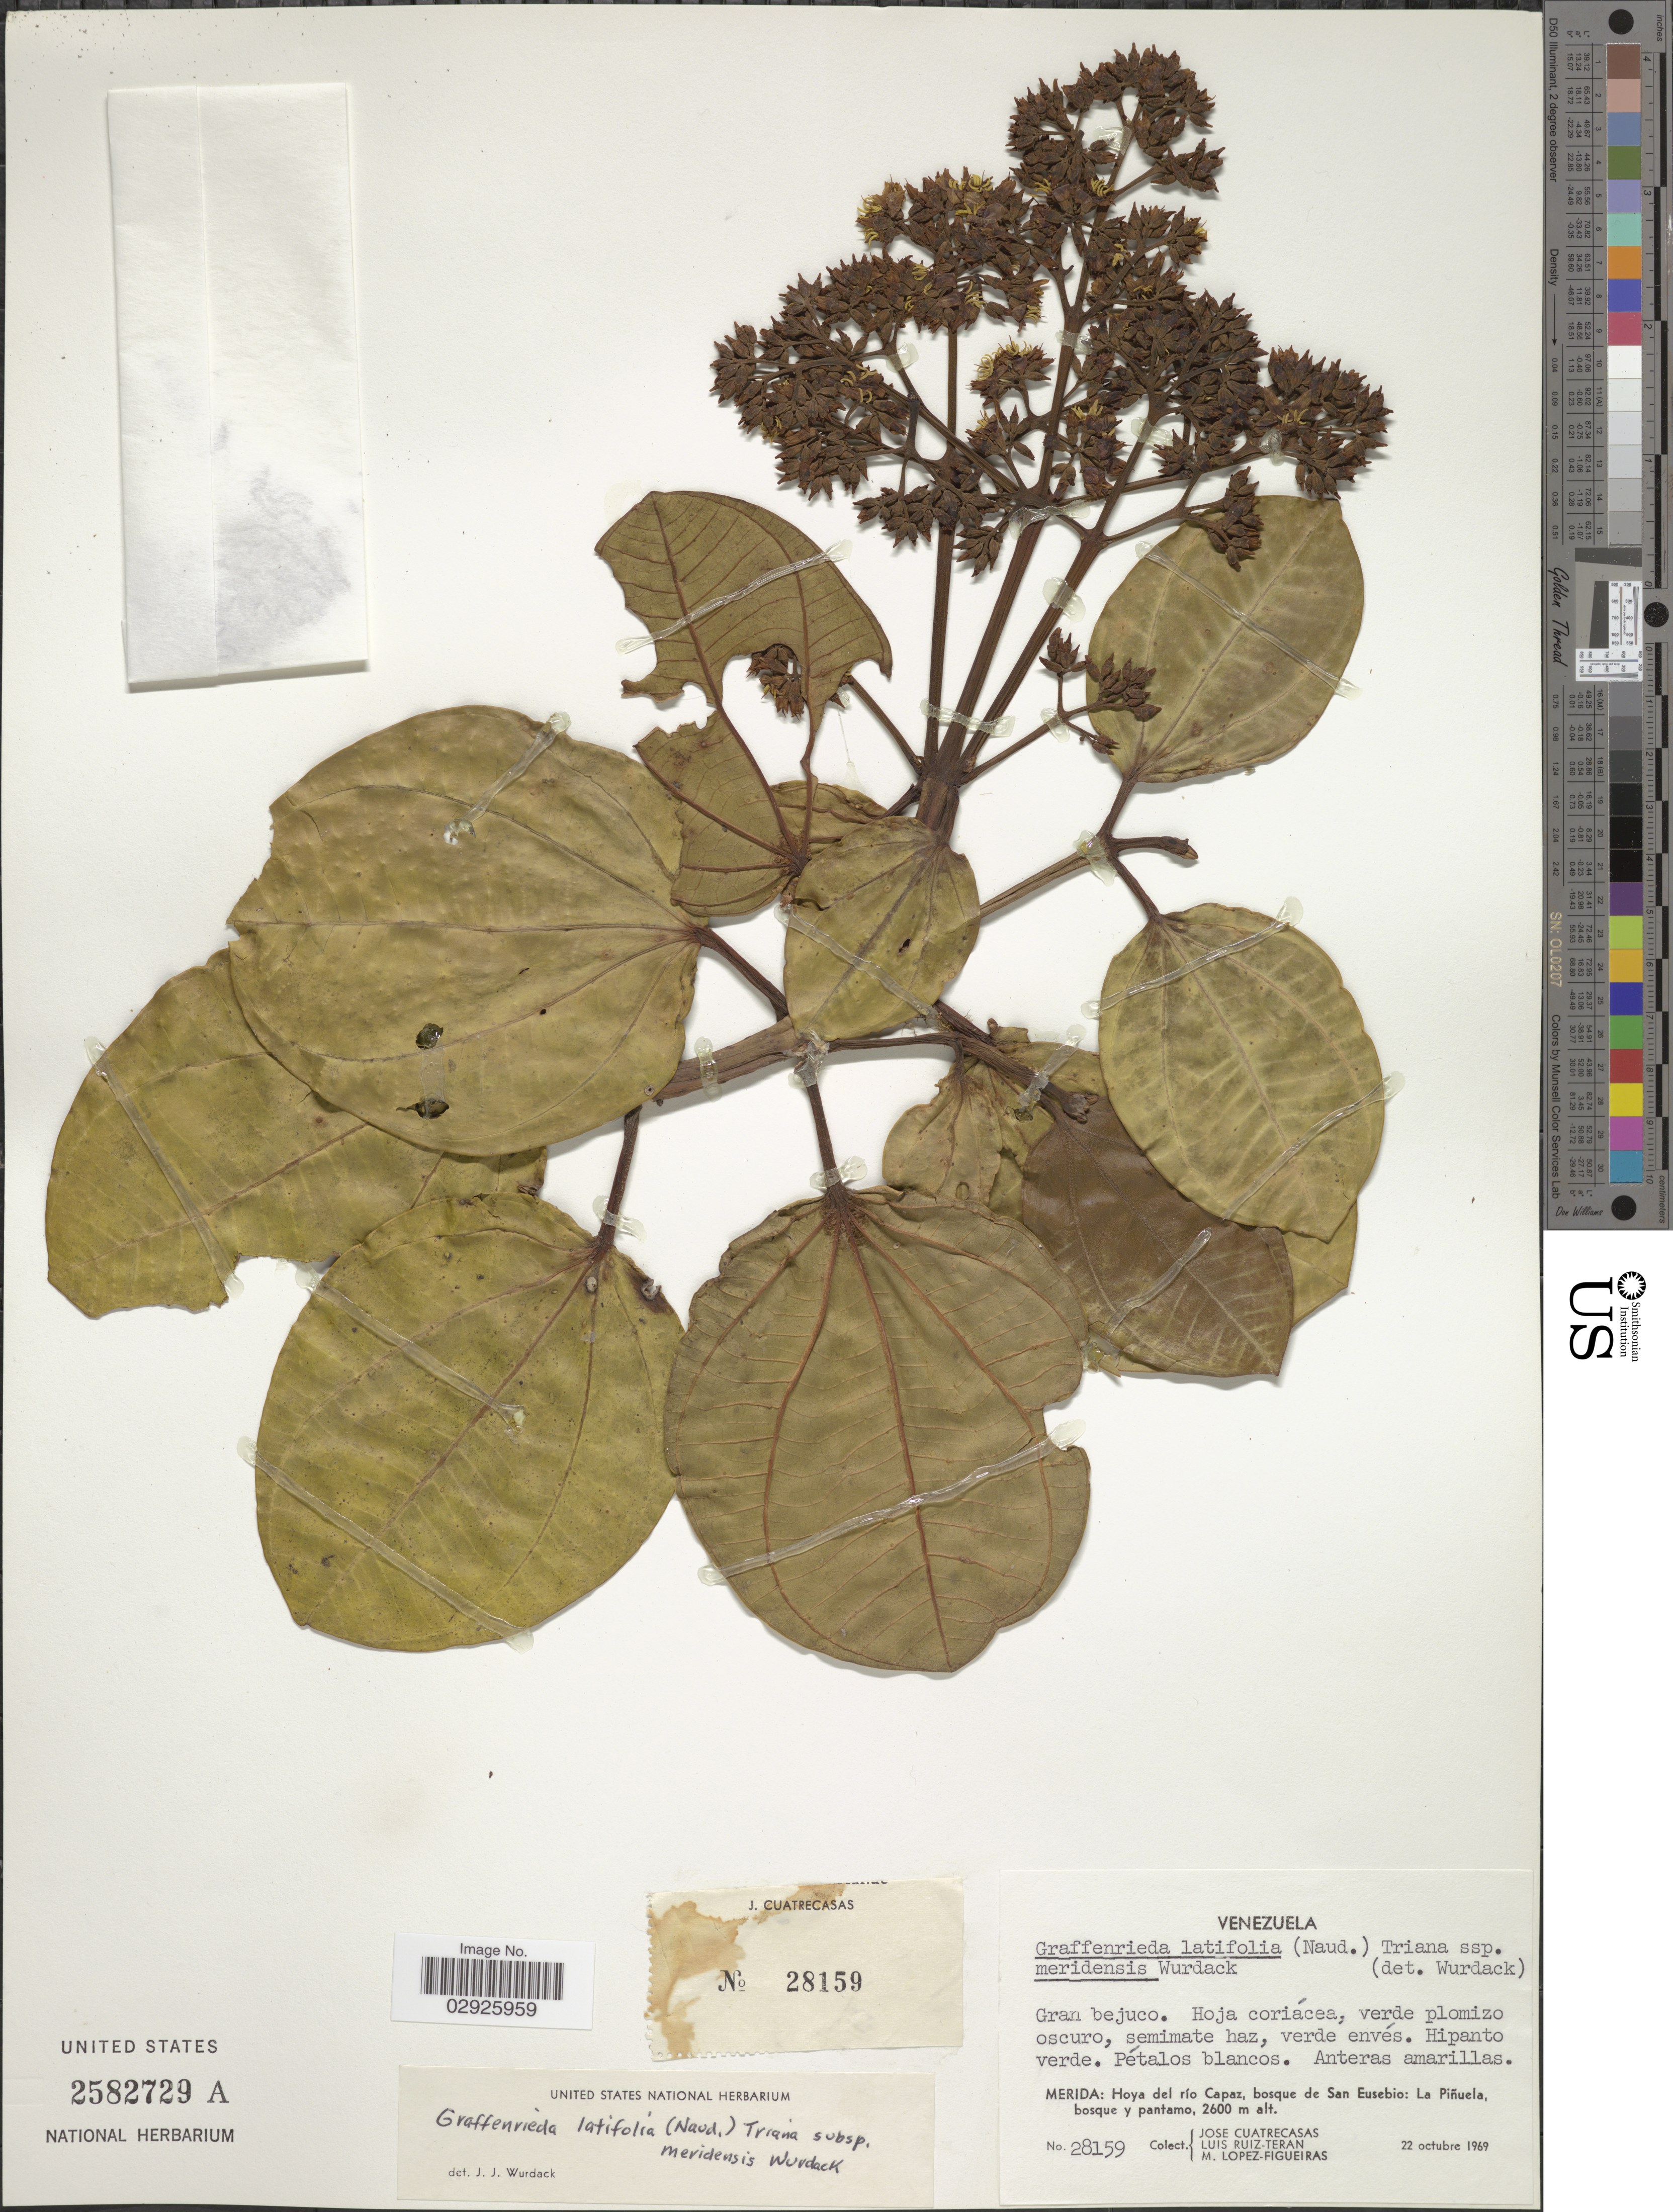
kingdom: Plantae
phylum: Tracheophyta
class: Magnoliopsida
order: Myrtales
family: Melastomataceae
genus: Graffenrieda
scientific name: Graffenrieda latifolia subsp. meridensis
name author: Wurdack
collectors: J. Cuatrecasas, L. Teran & M. López Figueiras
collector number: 28159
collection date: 1969-10-22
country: Venezuela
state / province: Mérida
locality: Hoya del río Capaz, bosque de San Eusebio: La Piñuela.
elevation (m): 2600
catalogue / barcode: US 2582729A